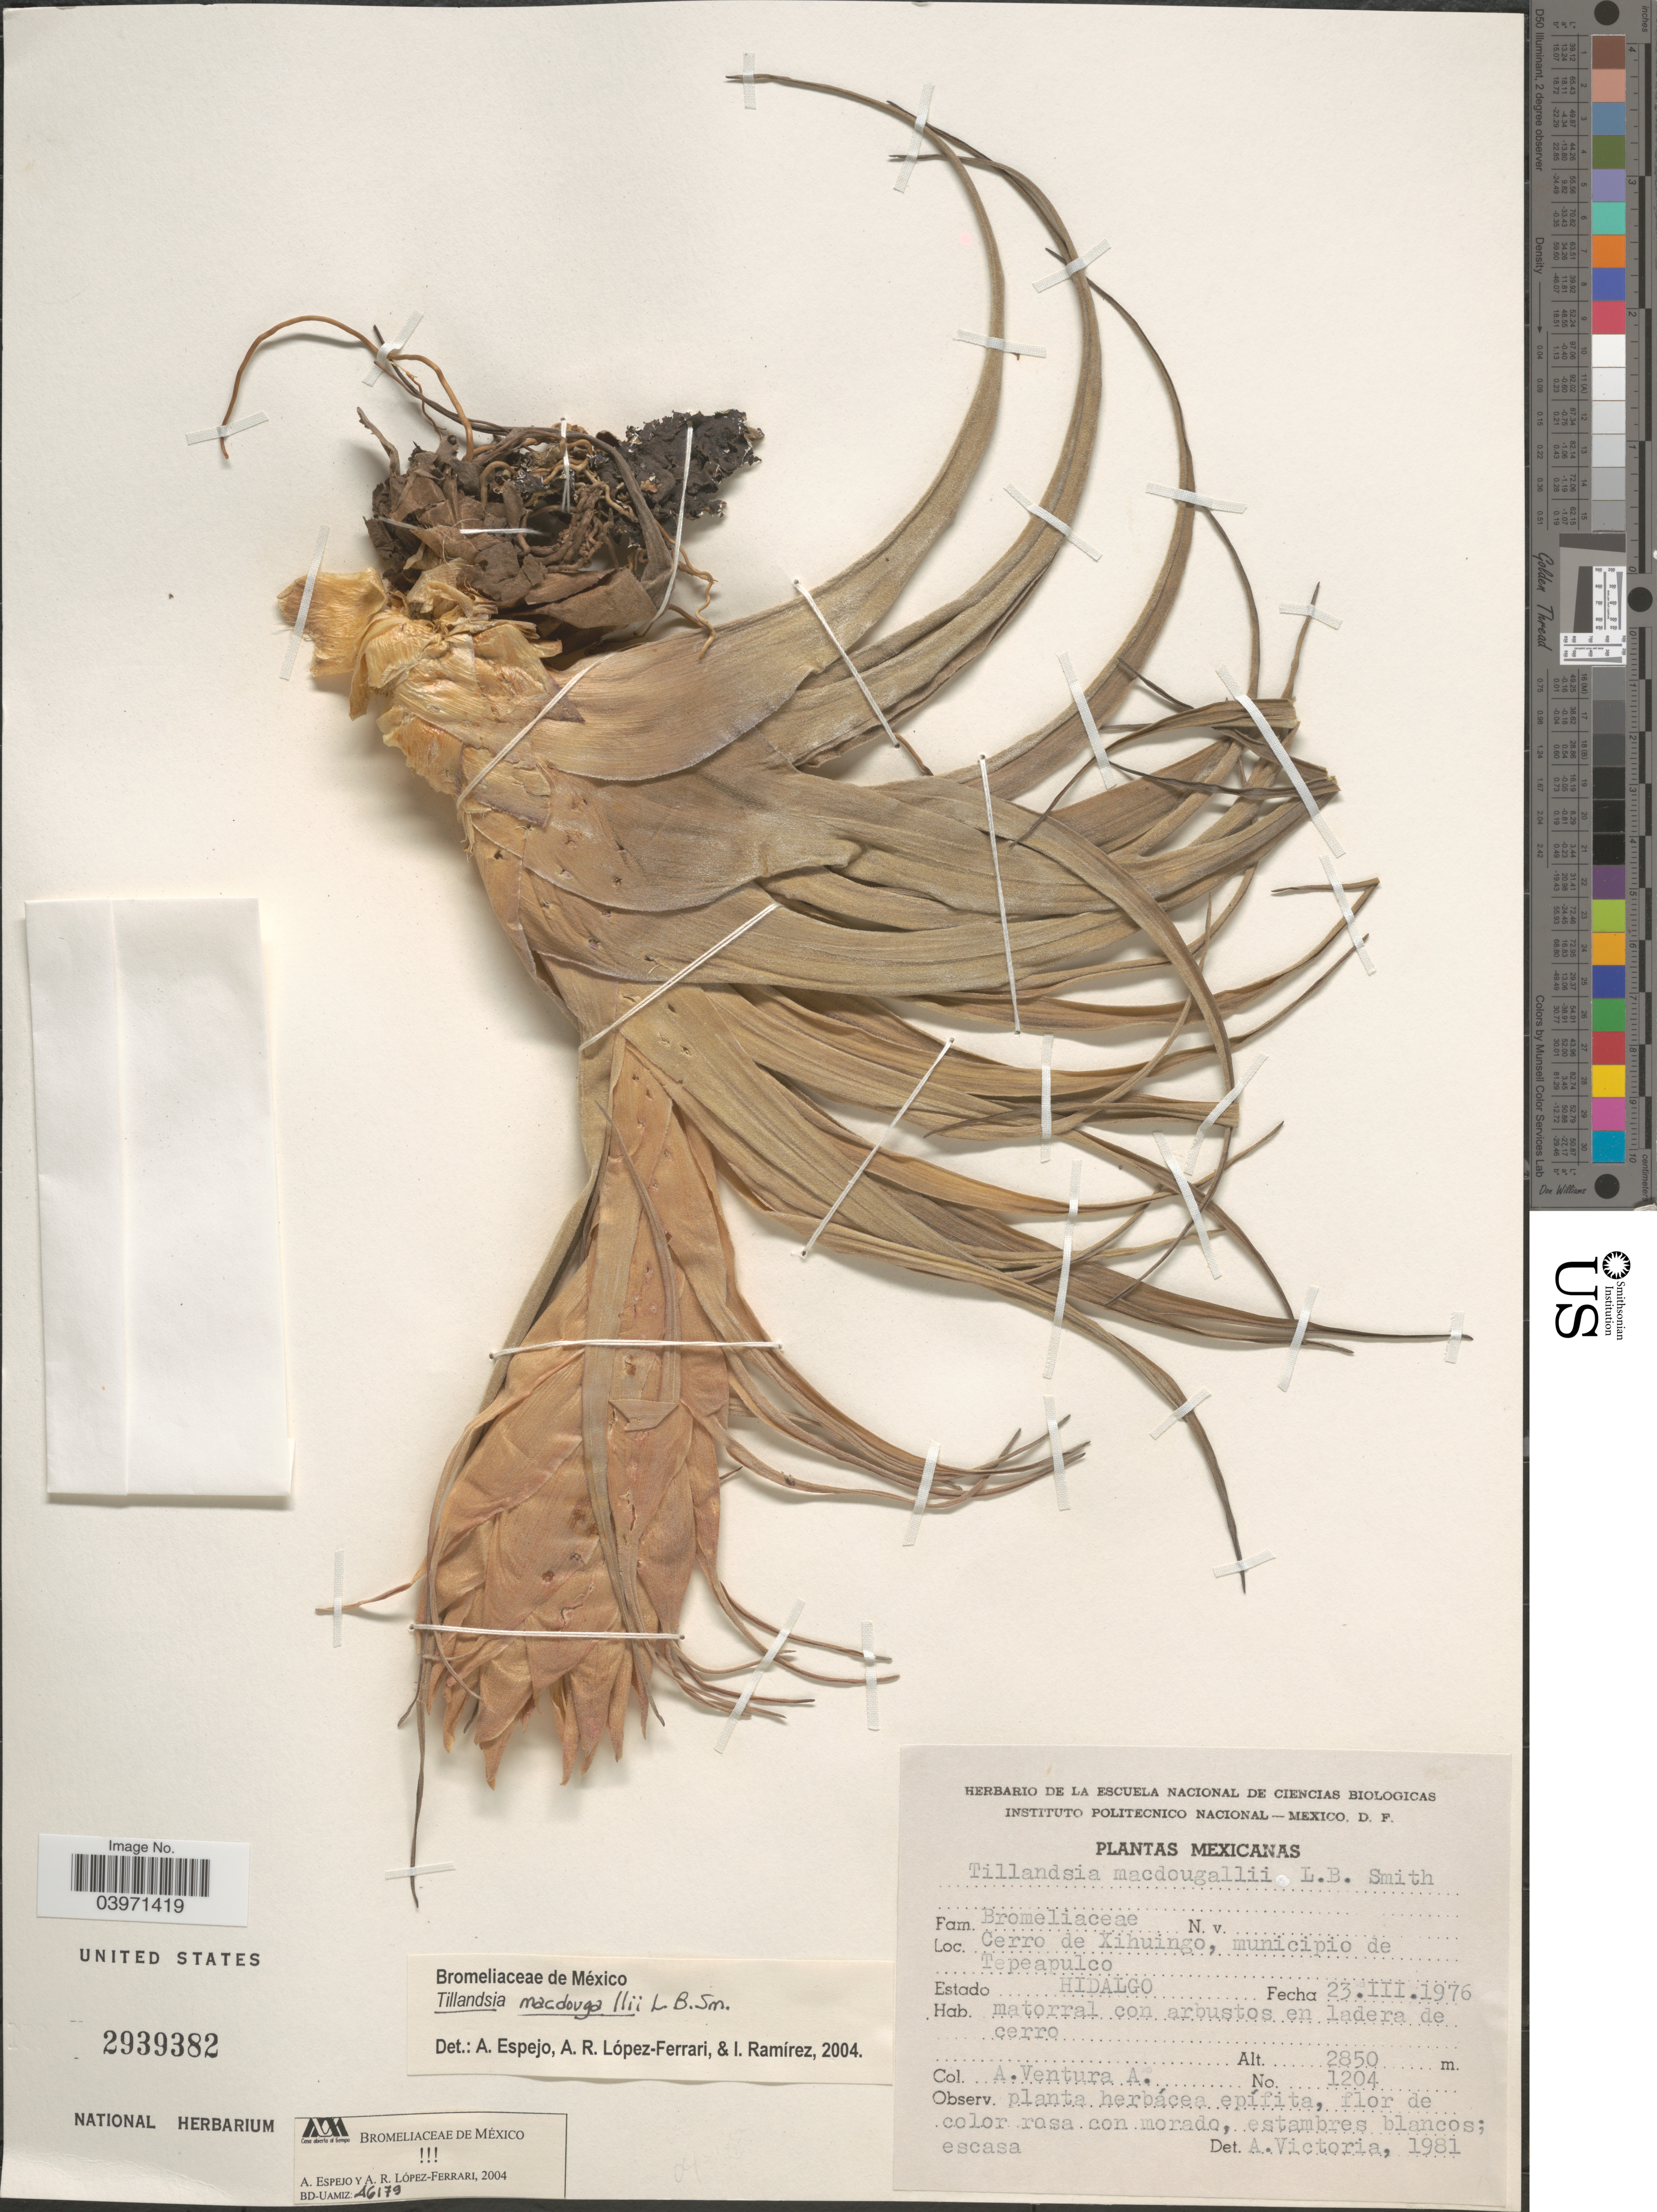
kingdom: Plantae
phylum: Tracheophyta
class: Liliopsida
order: Poales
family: Bromeliaceae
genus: Tillandsia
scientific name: Tillandsia macdougallii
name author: L.B. Sm.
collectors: A. Ventura A.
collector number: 1204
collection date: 1976-03-23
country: Mexico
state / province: Hidalgo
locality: Cerro de Xihuingo, municipio de Tepeapulco.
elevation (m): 2850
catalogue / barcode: US 2939382